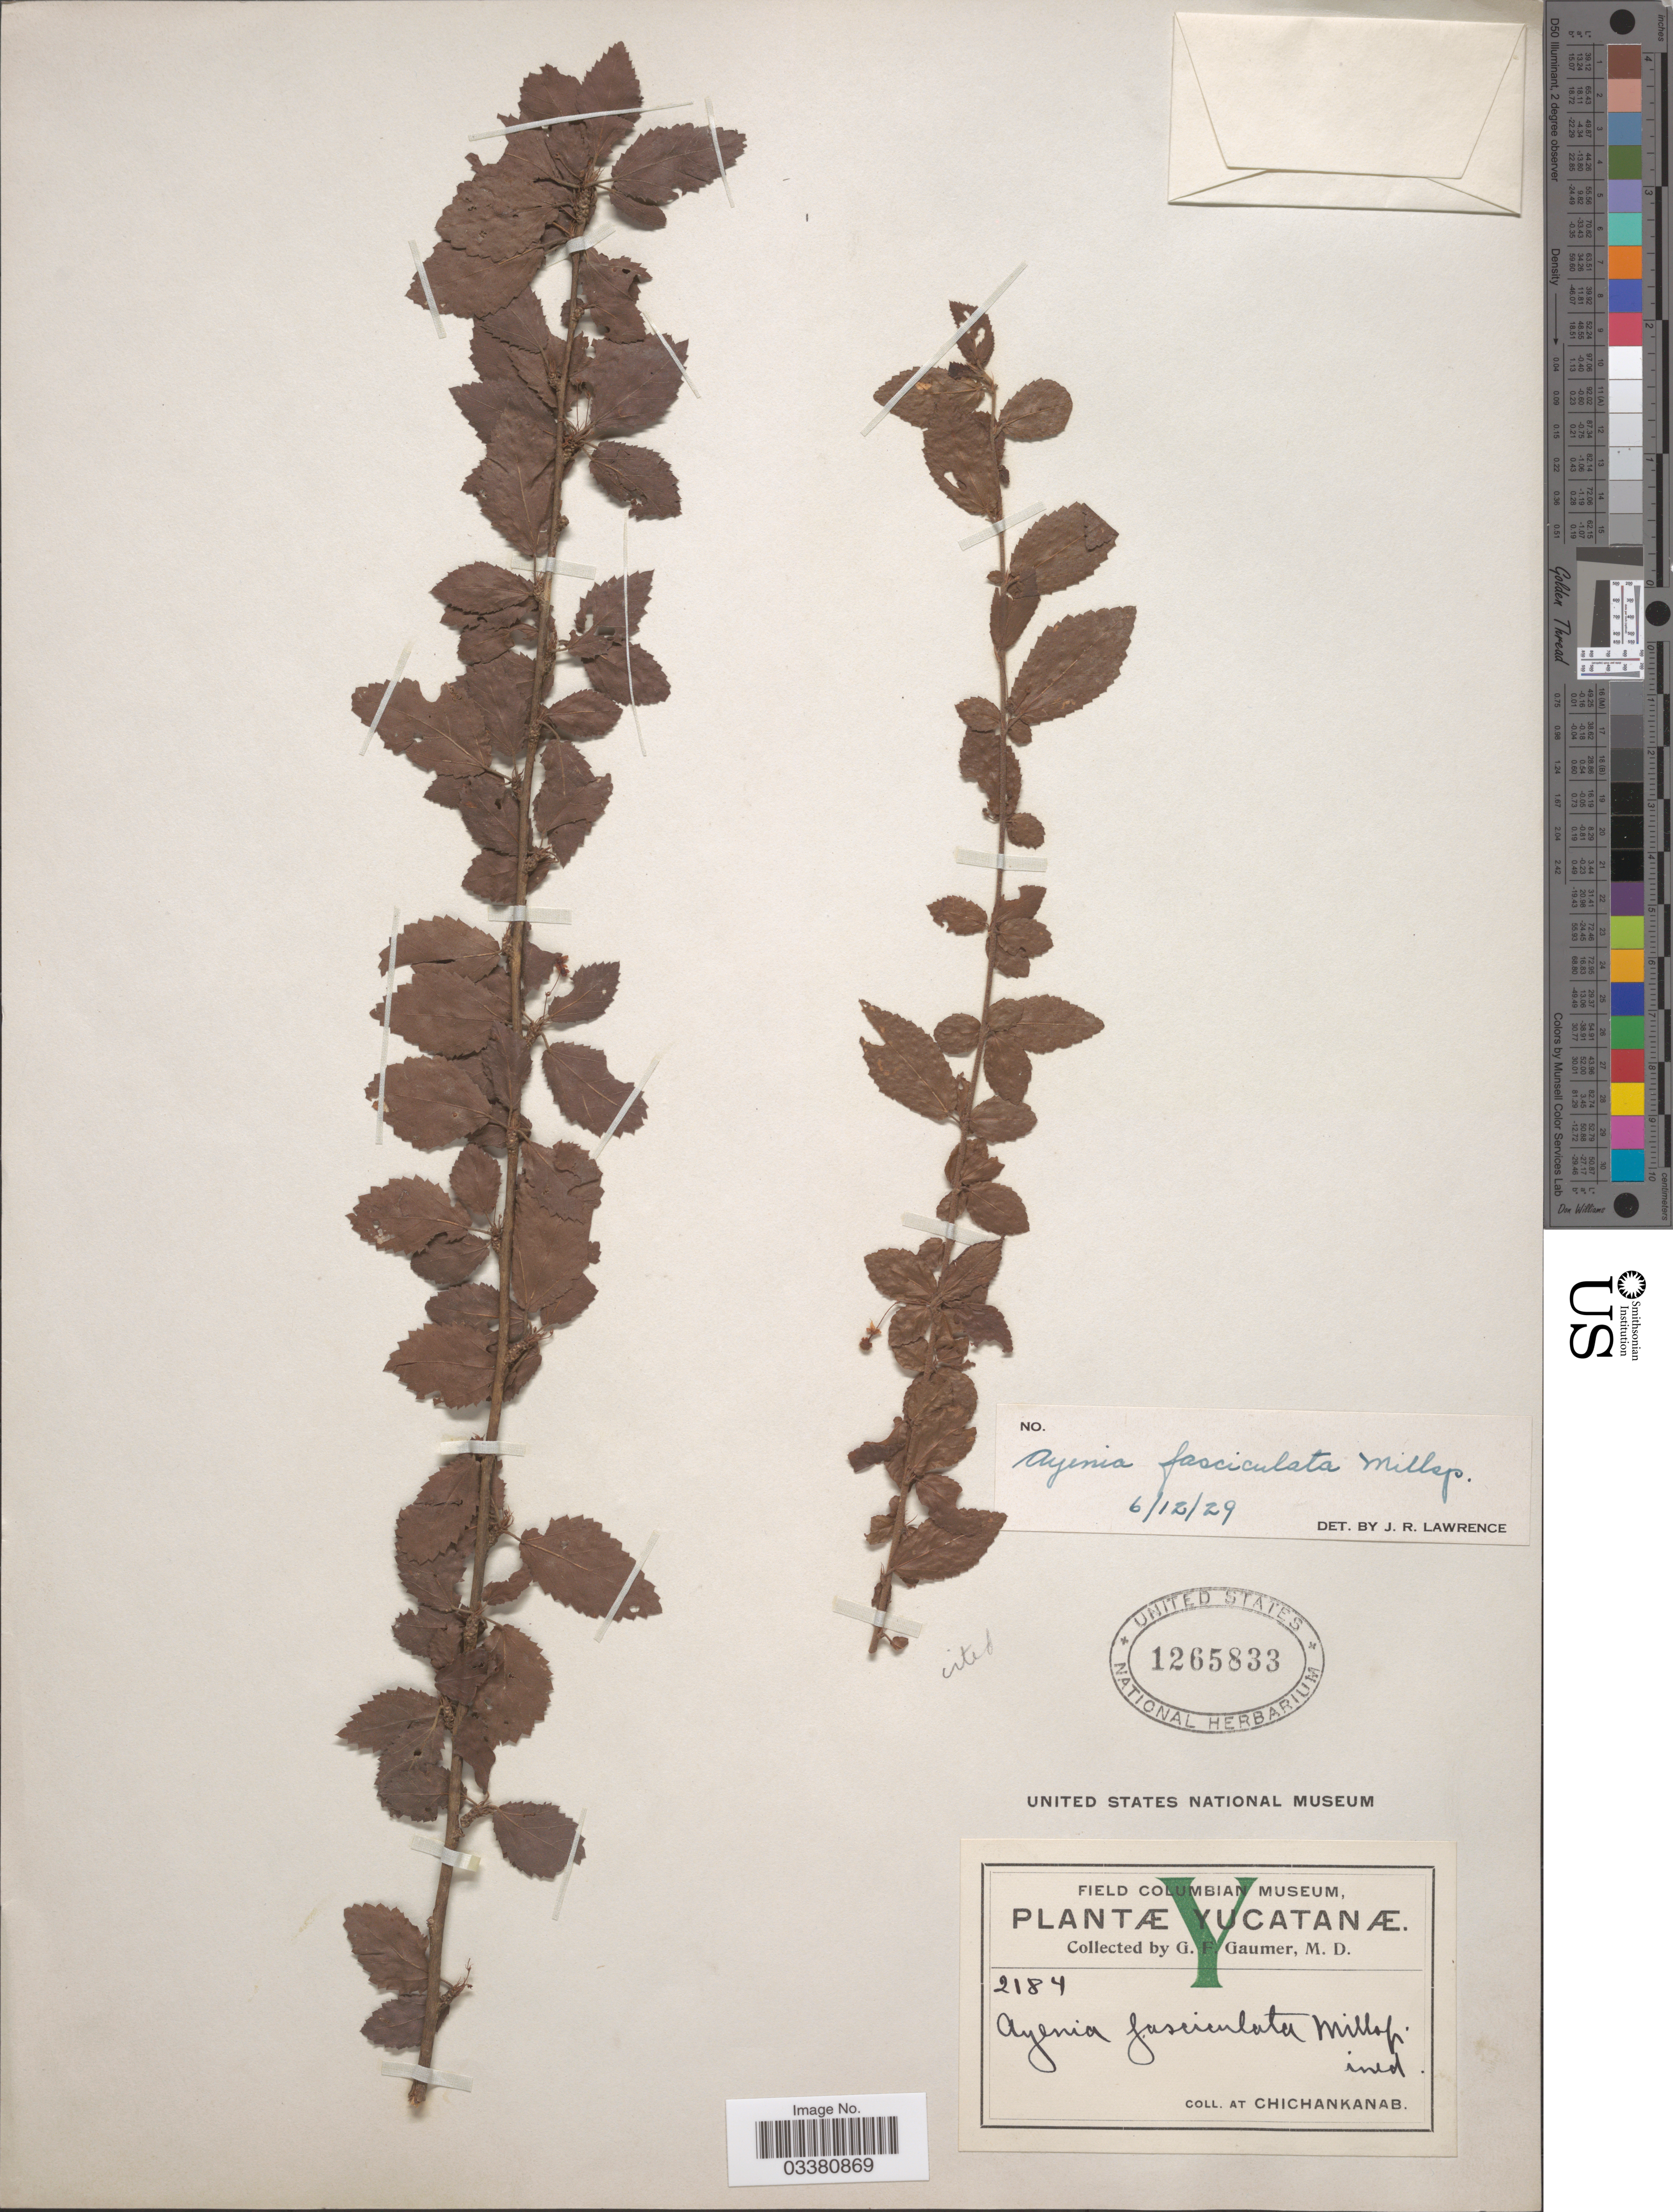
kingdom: Plantae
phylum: Tracheophyta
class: Magnoliopsida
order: Malvales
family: Malvaceae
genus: Ayenia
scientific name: Ayenia fasciculata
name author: Millsp.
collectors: G. F. Gaumer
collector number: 2184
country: Mexico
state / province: Yucatán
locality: At Chichankanab.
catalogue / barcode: US 1265833